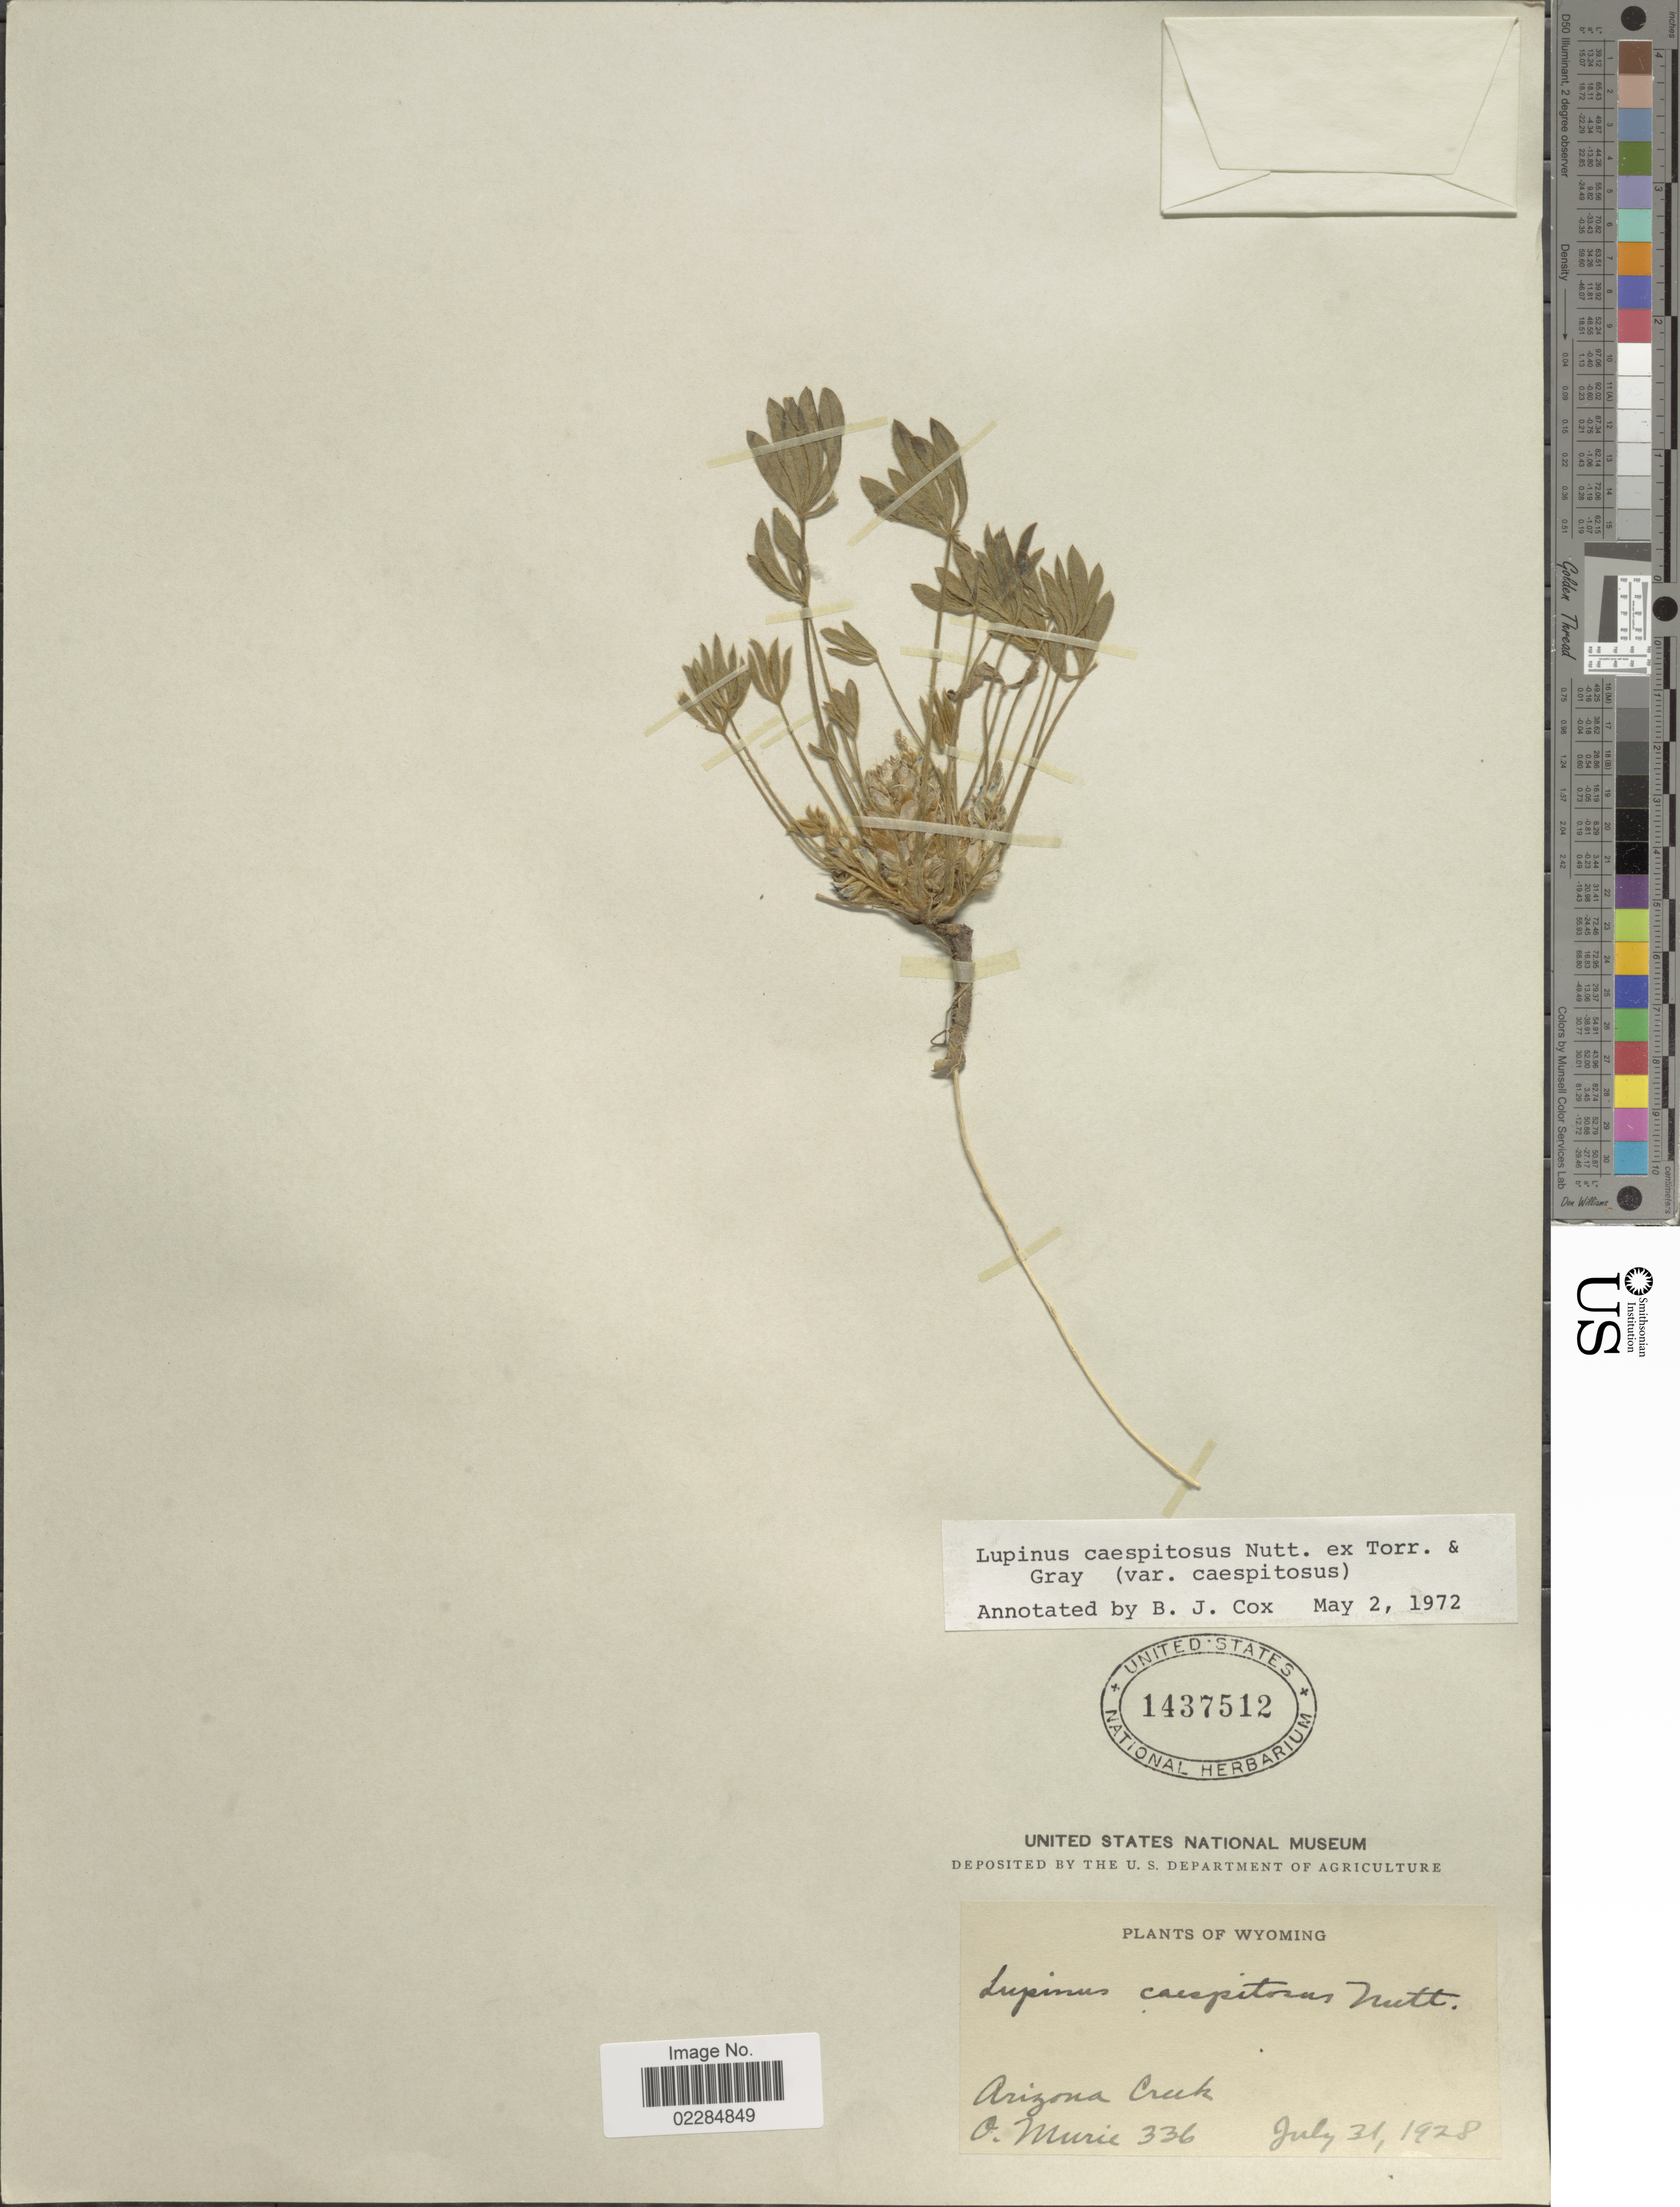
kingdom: Plantae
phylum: Tracheophyta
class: Magnoliopsida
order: Fabales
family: Fabaceae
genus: Lupinus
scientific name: Lupinus caespitosus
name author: Nutt.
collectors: O. Murie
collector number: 336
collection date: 1928-07-31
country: United States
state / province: Wyoming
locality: Arizona Creek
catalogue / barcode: US 1437512